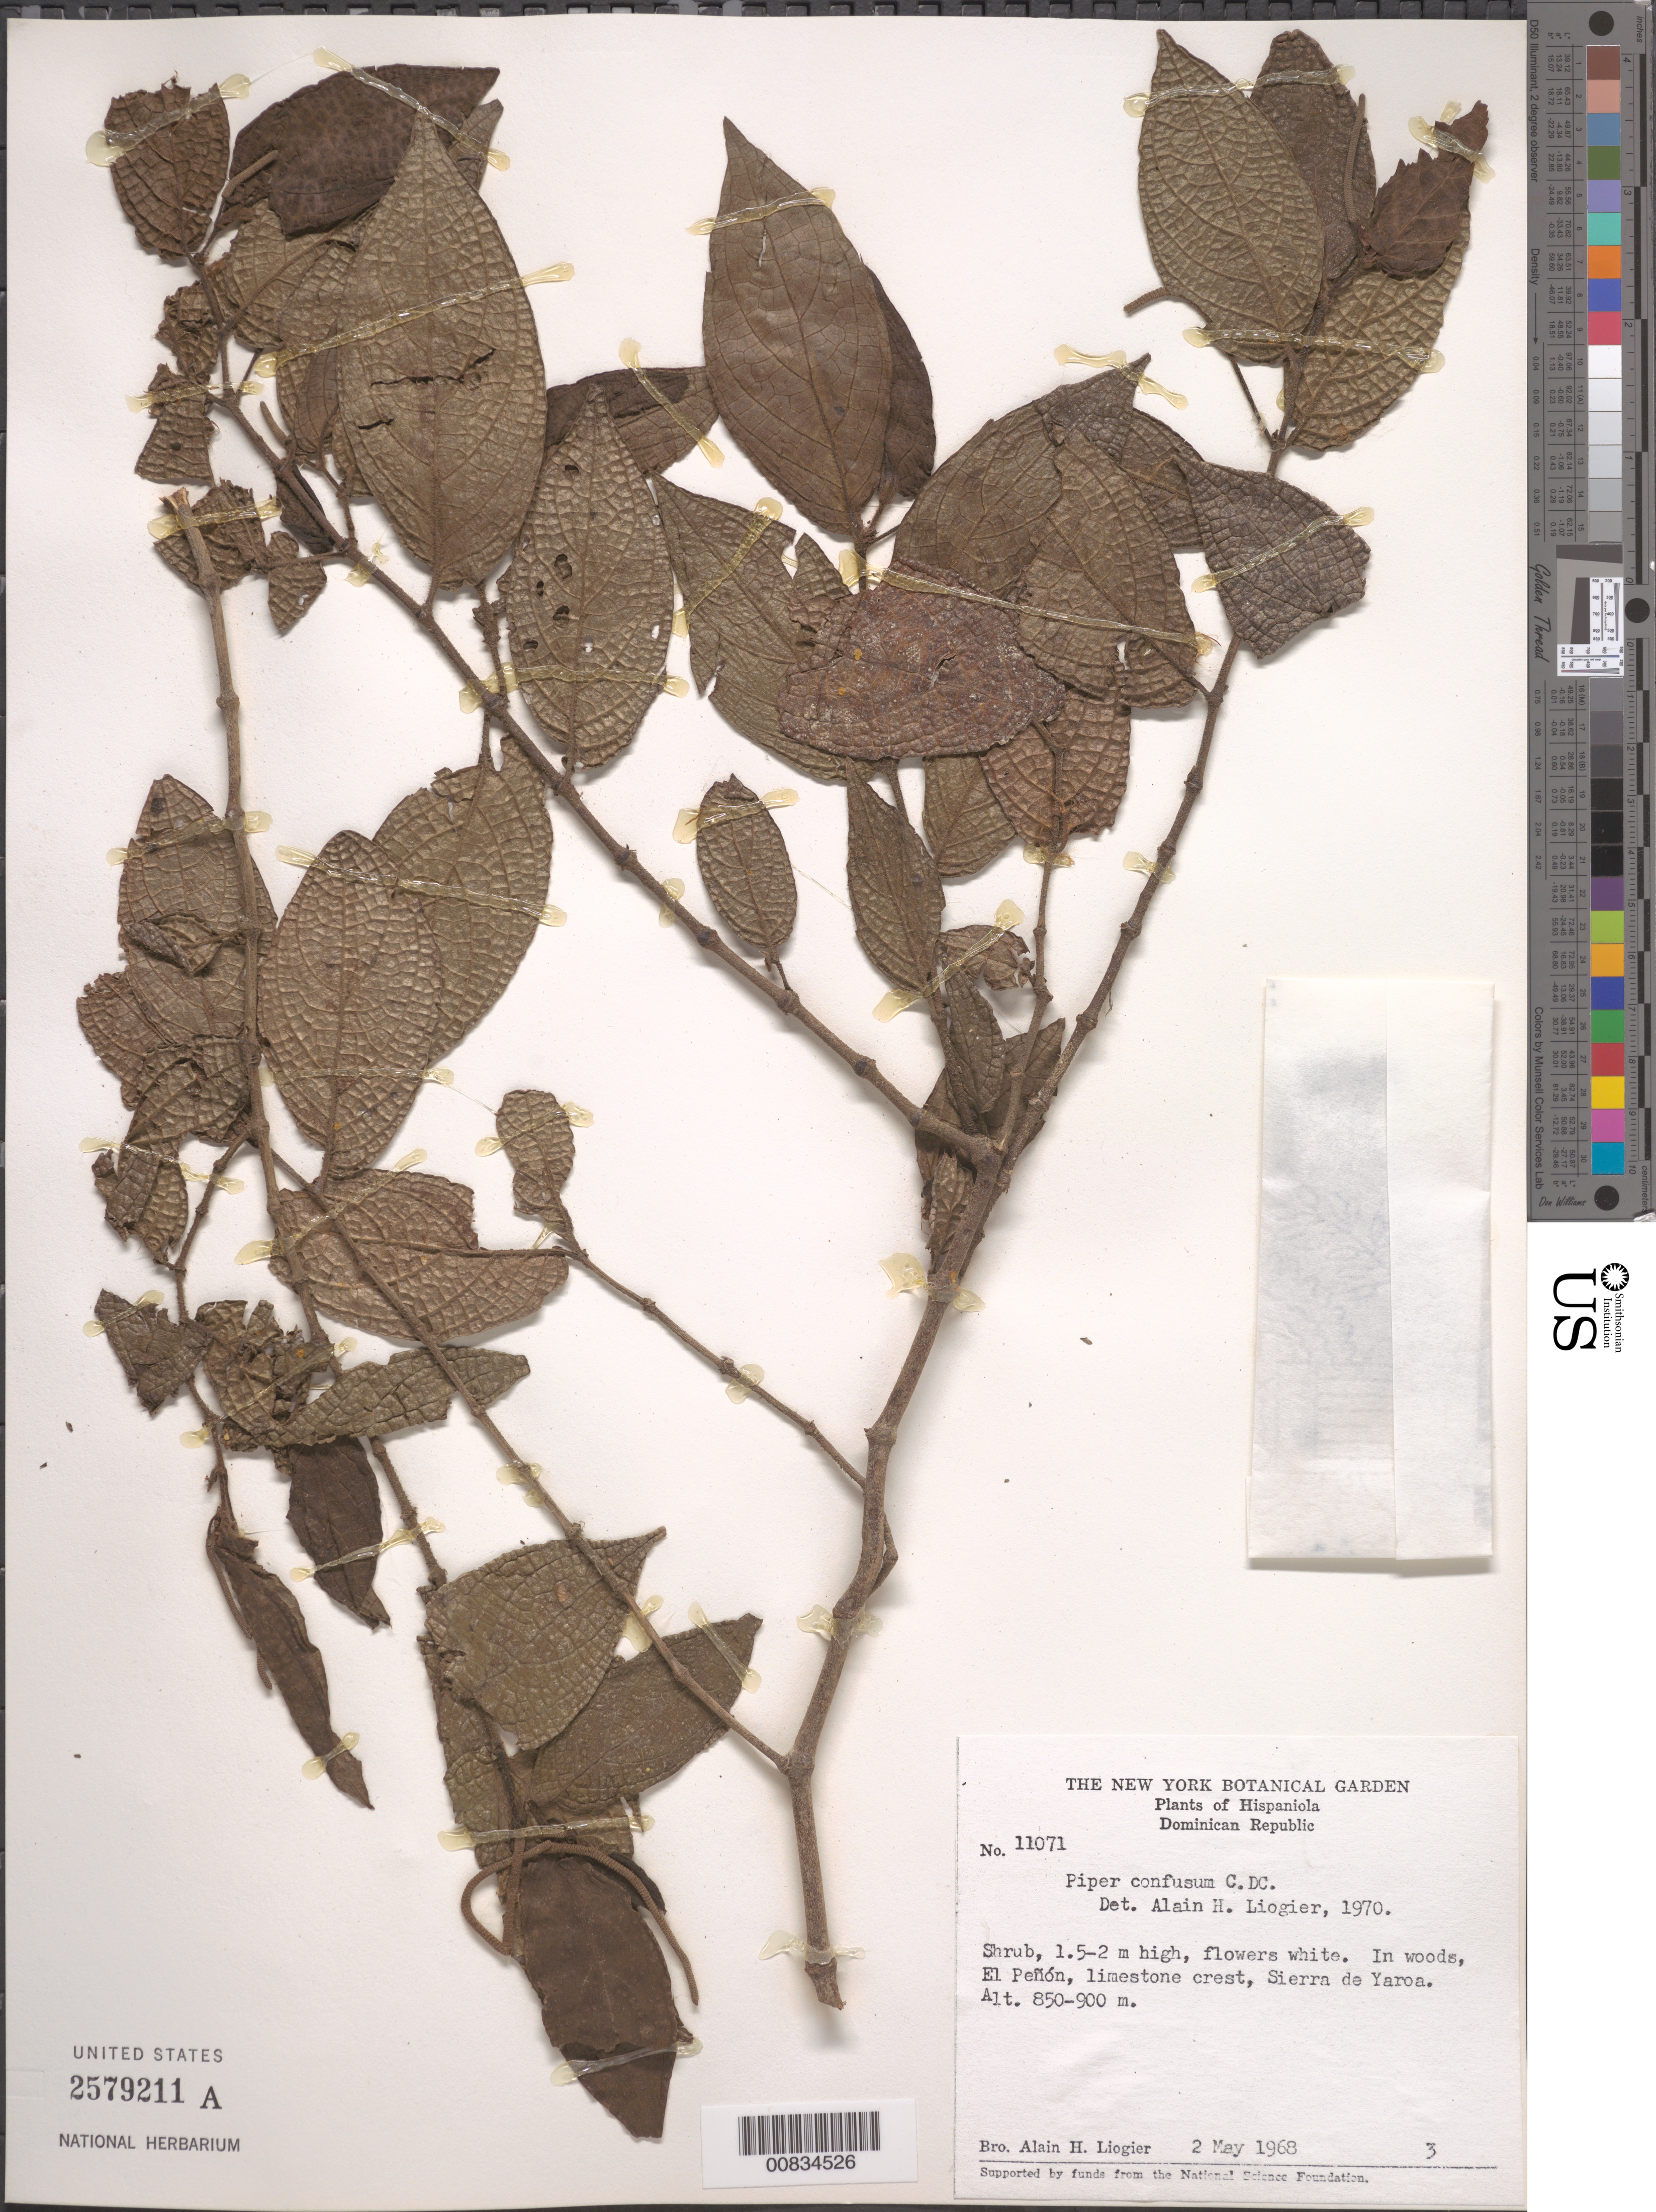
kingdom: Plantae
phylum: Tracheophyta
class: Magnoliopsida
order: Piperales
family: Piperaceae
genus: Piper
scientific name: Piper confusum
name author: C. DC.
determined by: Liogier, Alain H.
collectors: A. H. Liogier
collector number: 11071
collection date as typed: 02 May 1968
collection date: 1968-05-02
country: Dominican Republic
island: Hispaniola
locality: El Peñón, limestone crest, Sierra de Yaroa.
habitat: In woods.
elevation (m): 850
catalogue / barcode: US 2579211A